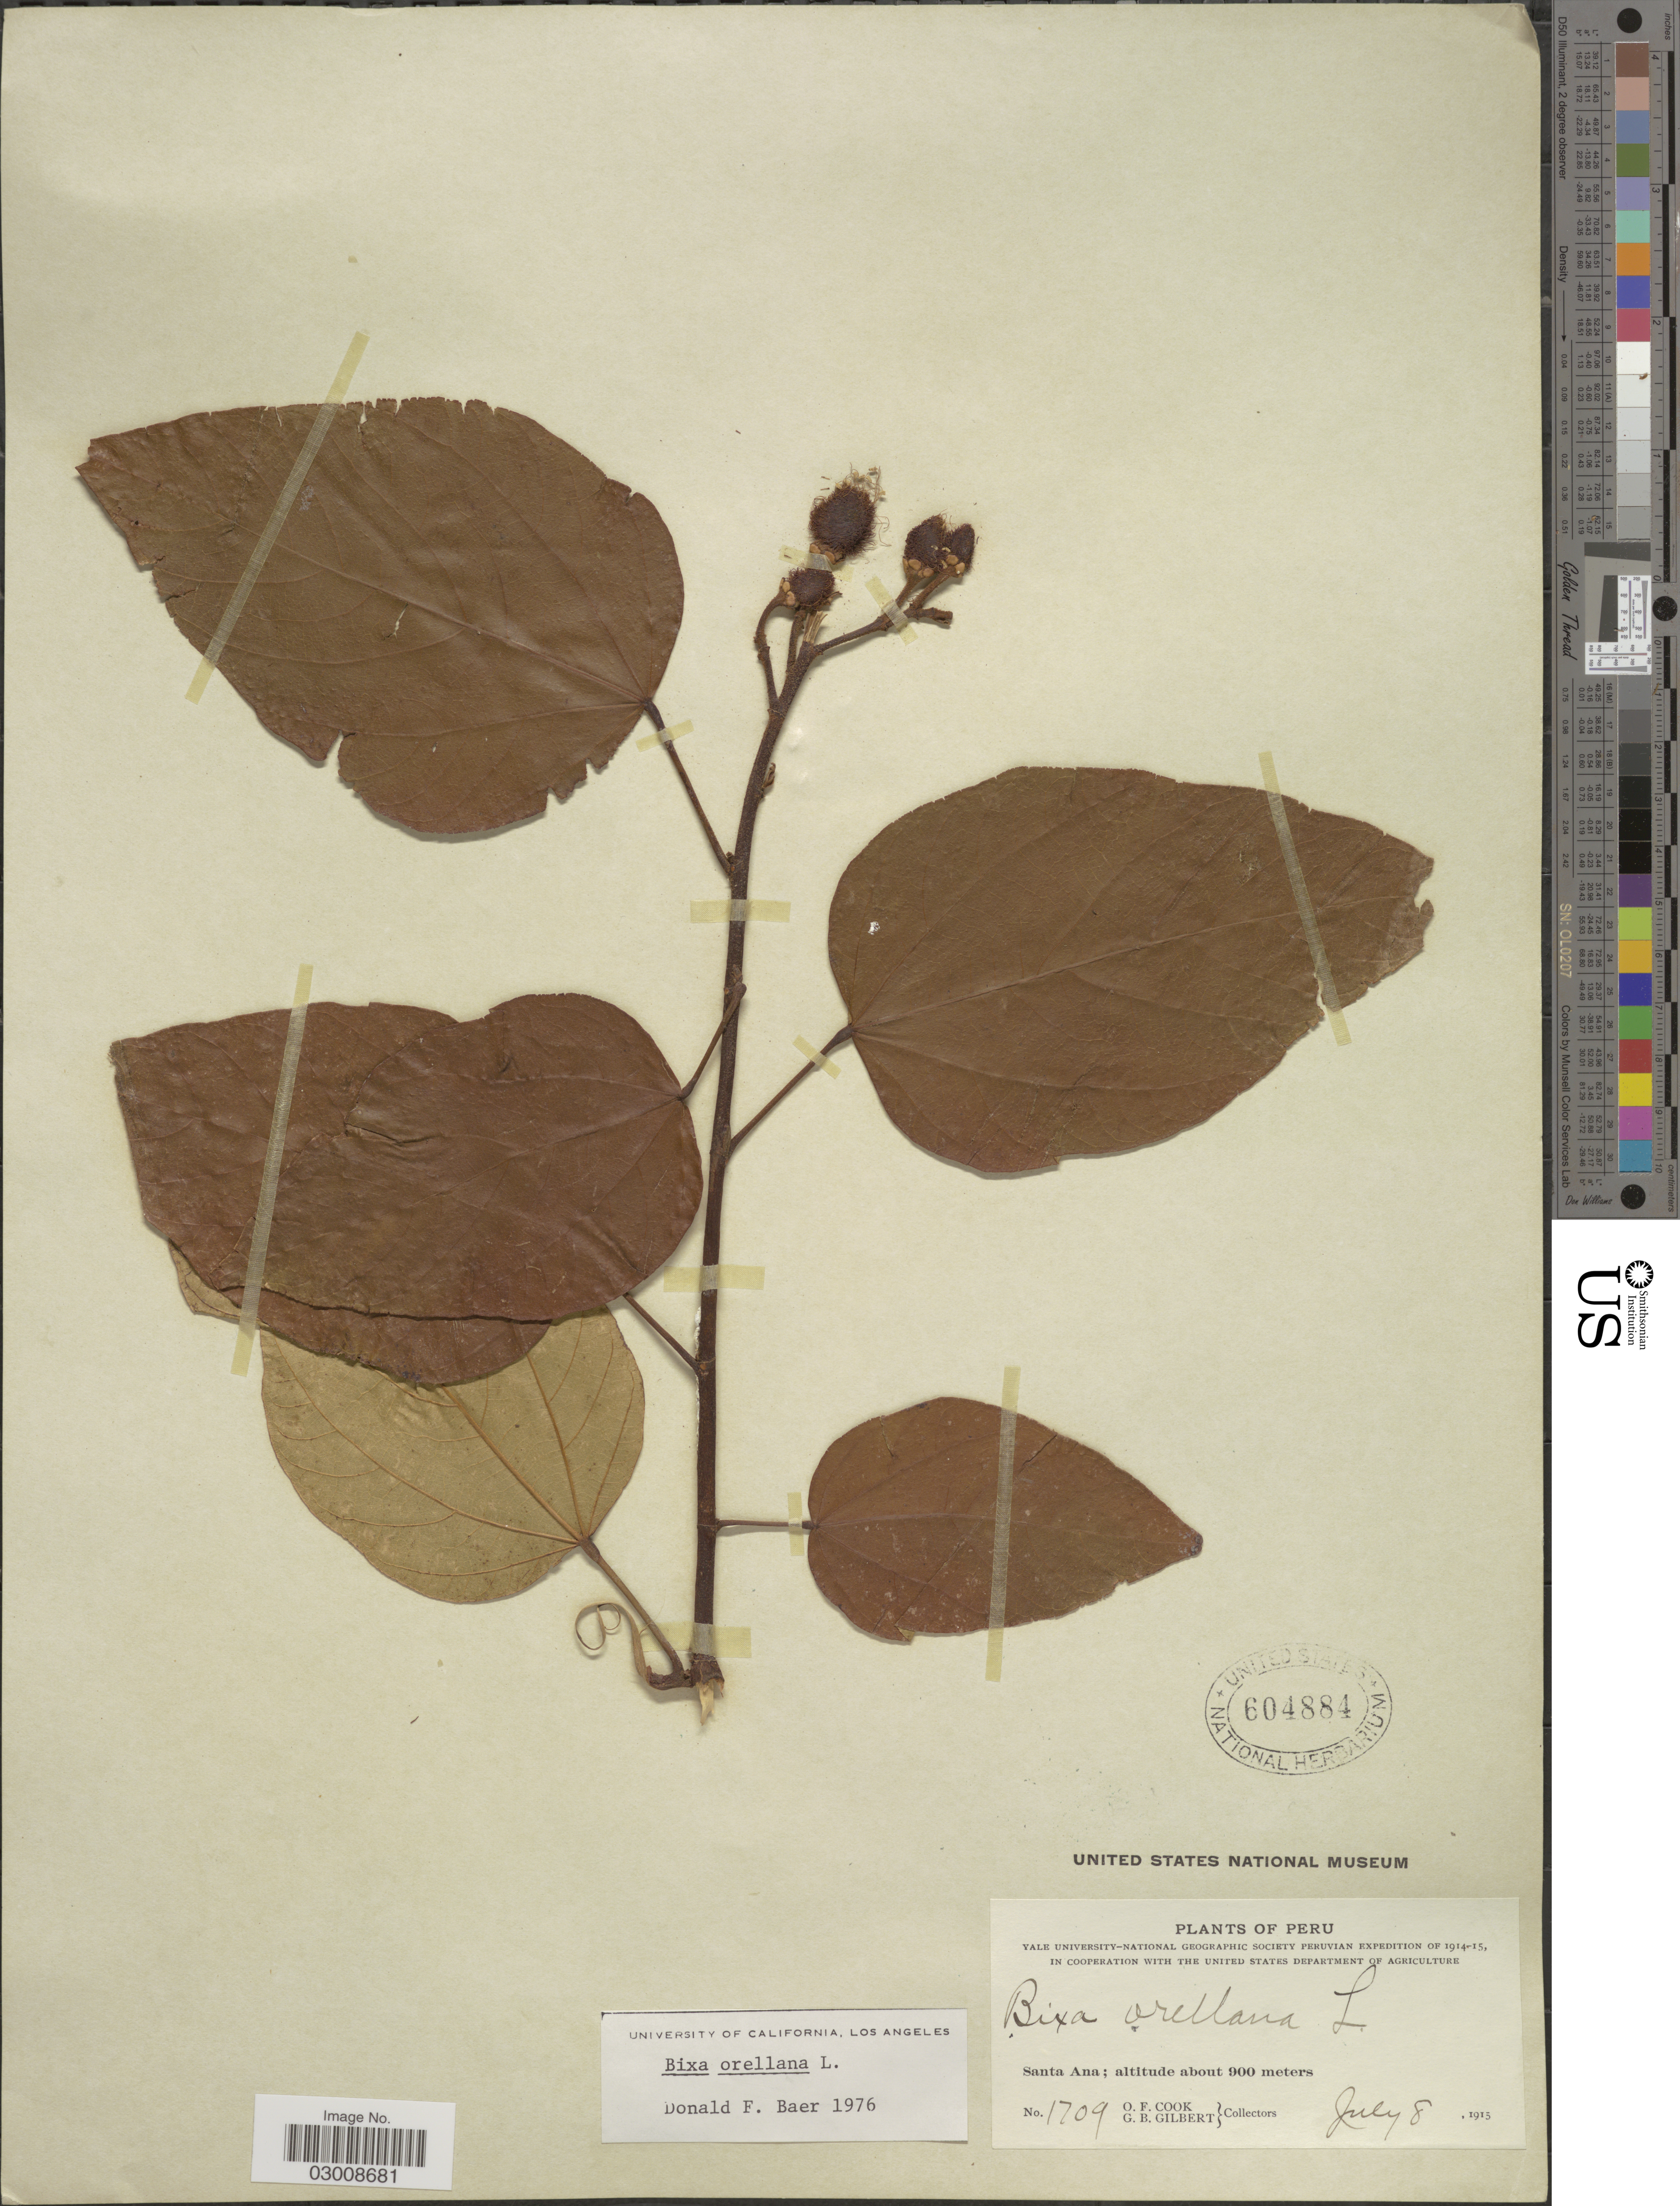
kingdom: Plantae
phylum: Tracheophyta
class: Magnoliopsida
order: Malvales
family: Bixaceae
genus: Bixa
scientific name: Bixa orellana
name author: L.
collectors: O. F. Cook & G. B. Gilbert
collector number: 1709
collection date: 1915-07-08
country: Peru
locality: Santa Ana.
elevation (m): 900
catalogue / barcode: US 604884